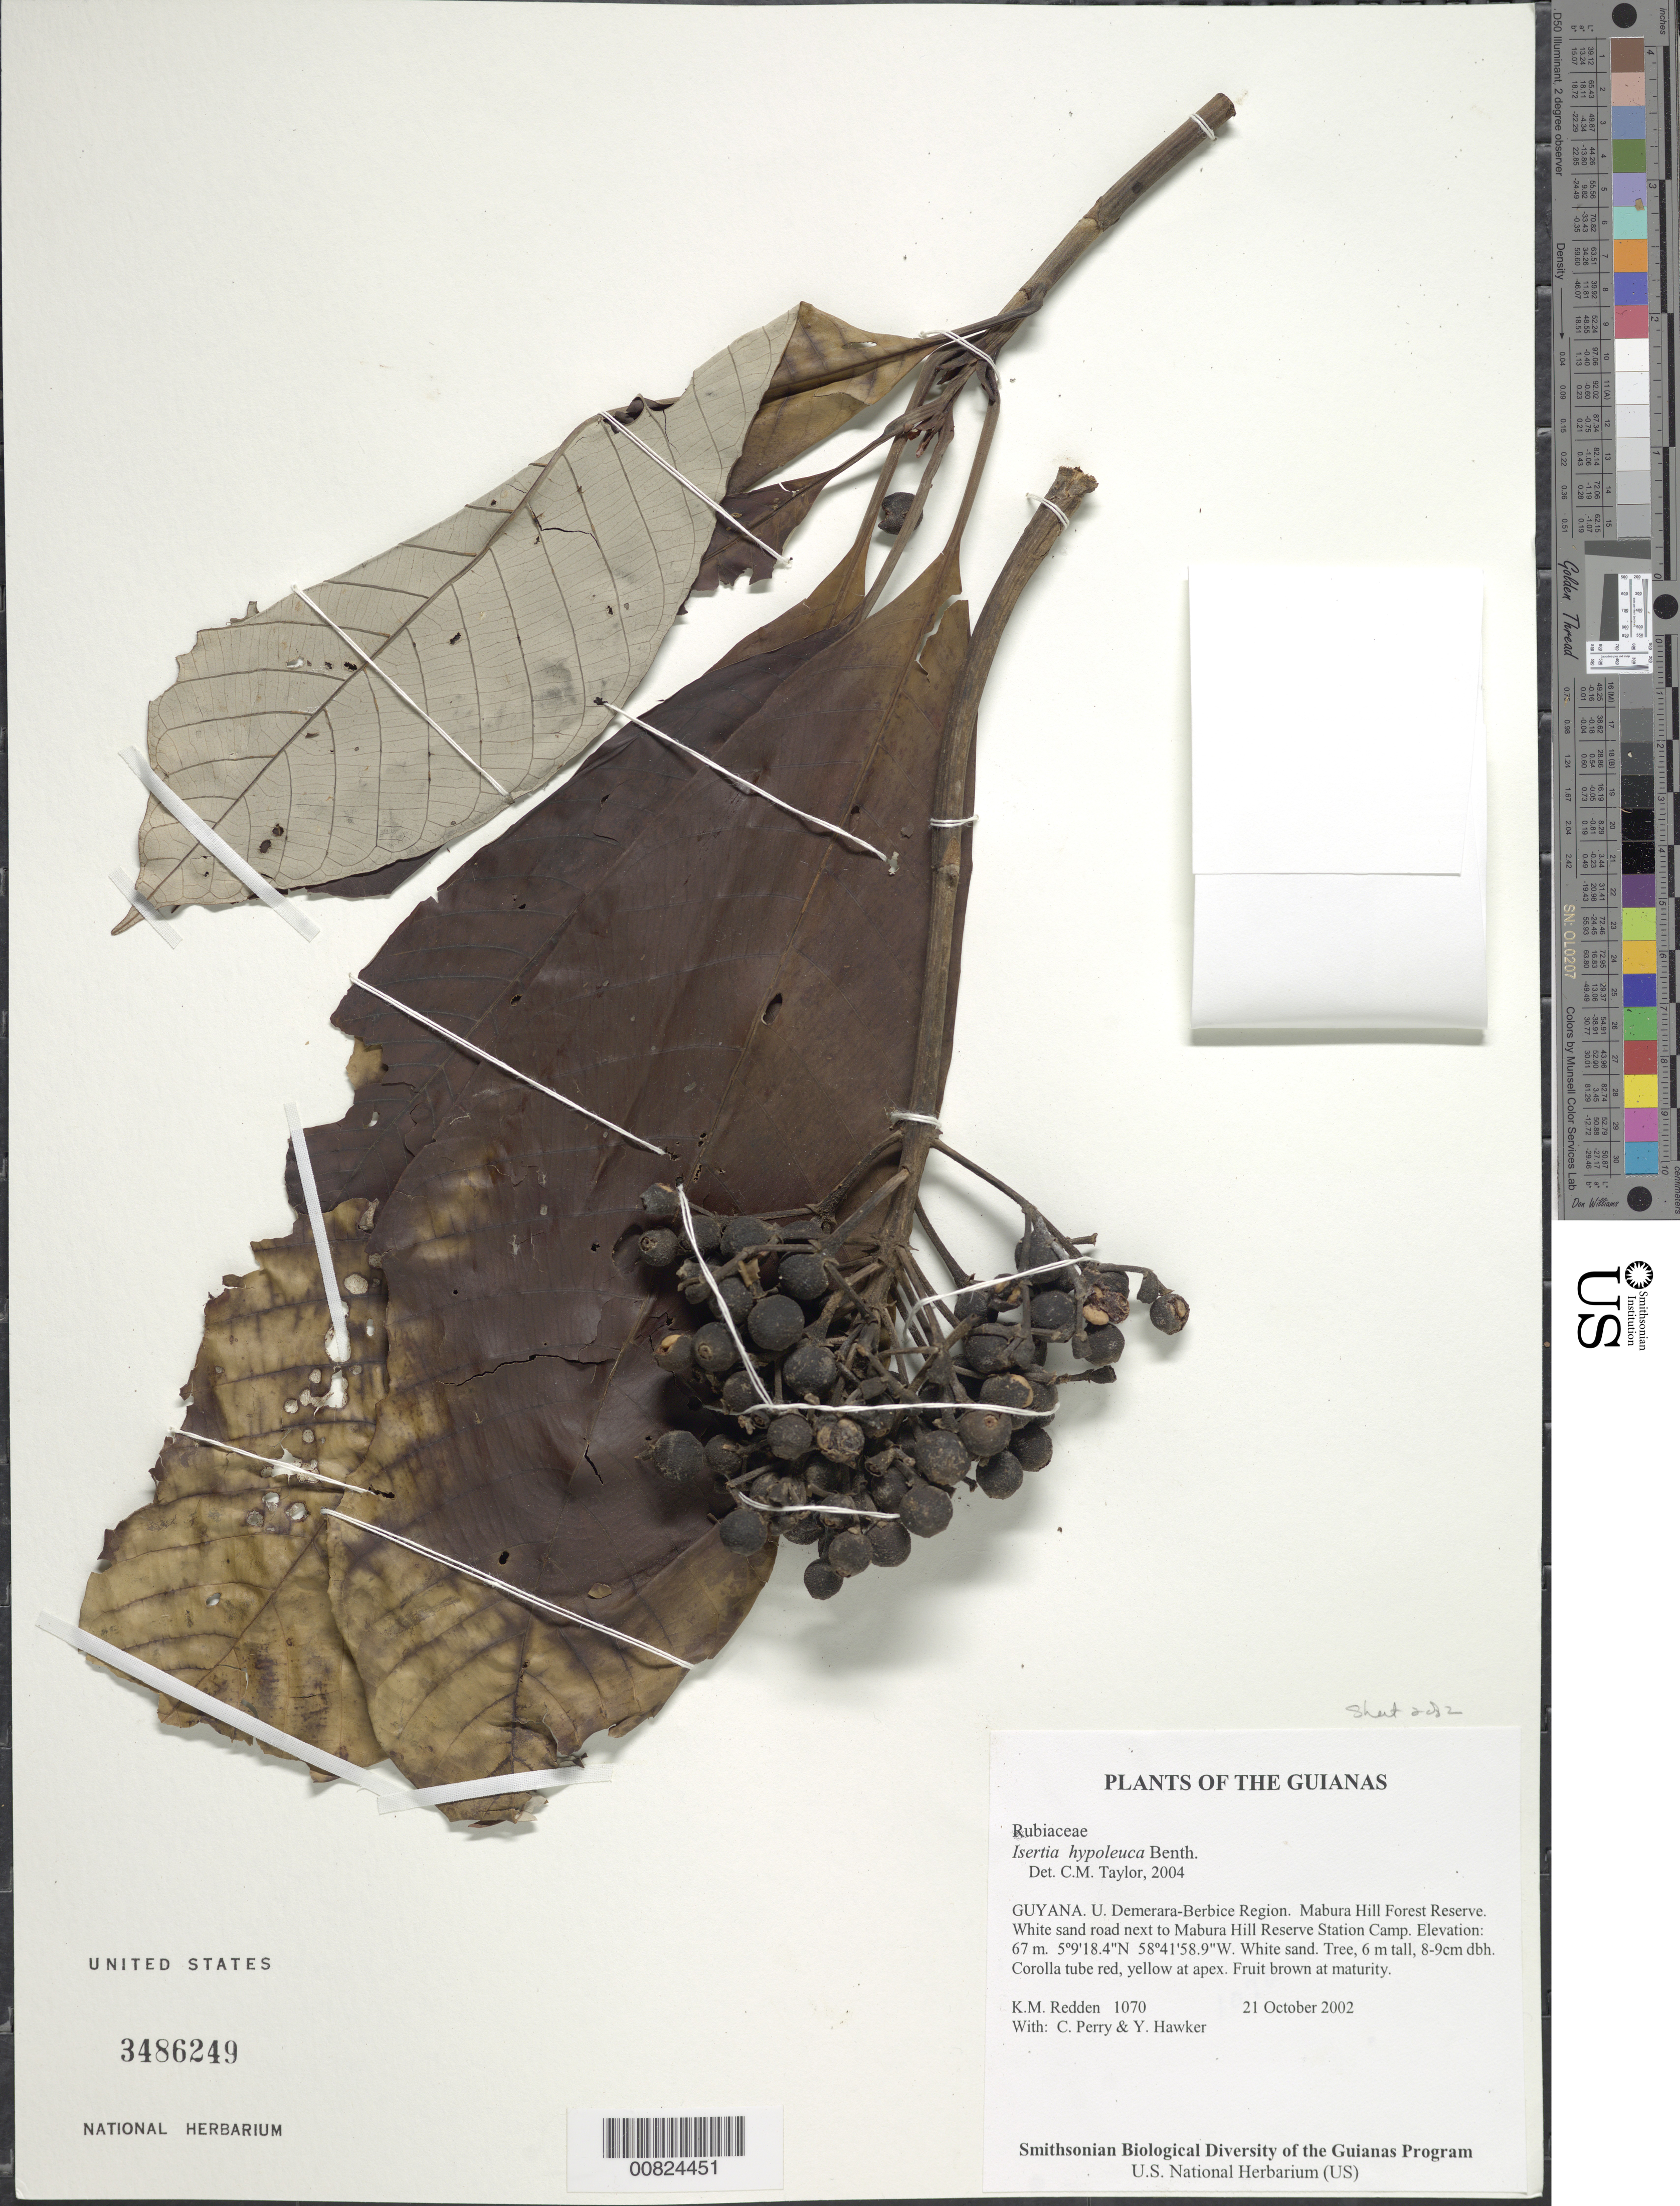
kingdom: Plantae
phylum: Tracheophyta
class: Magnoliopsida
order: Gentianales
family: Rubiaceae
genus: Isertia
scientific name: Isertia hypoleuca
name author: Benth.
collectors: K. M. Redden, C. Perry & Y. Hawker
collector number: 1070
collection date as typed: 21 October 2002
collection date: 2002-10-21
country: Guyana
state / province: U. Demerara-Berbice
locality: Mabura Hill Forest Reserve. White sand road next to Mabura Hill Reserve Station Camp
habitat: White sand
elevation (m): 67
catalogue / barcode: US 3486249